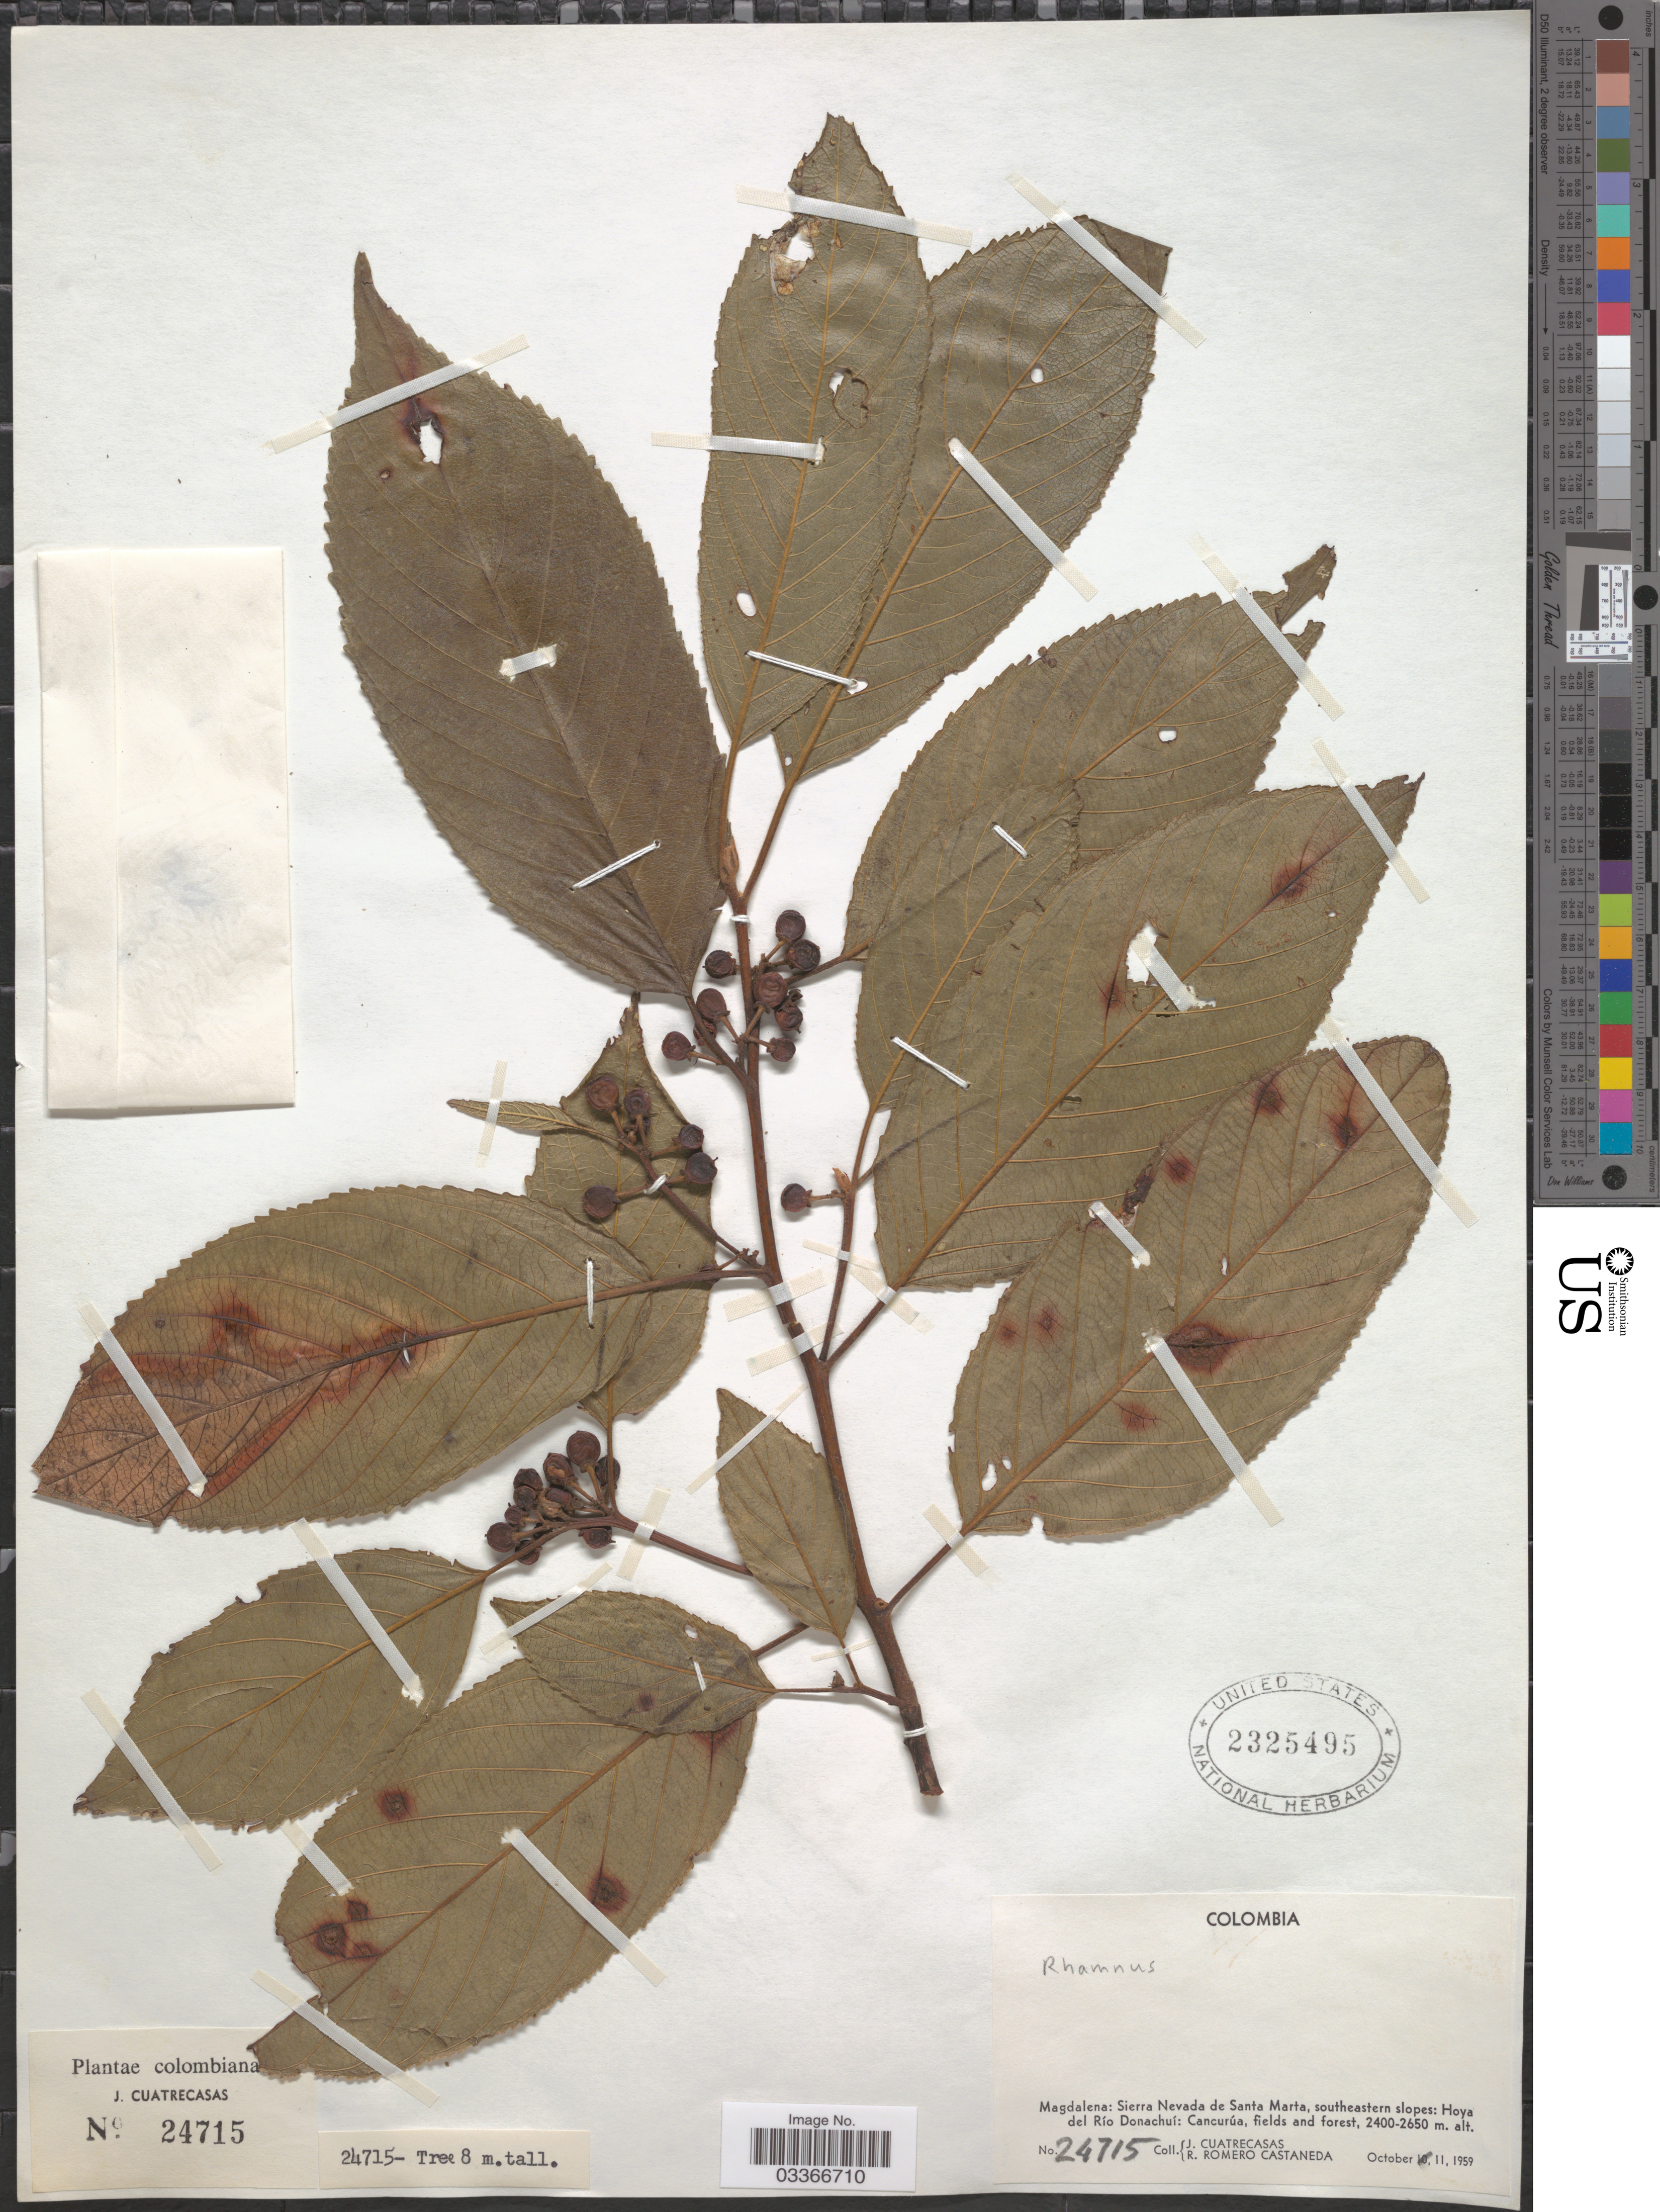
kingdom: Plantae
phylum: Tracheophyta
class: Magnoliopsida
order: Rosales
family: Rhamnaceae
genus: Rhamnus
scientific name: Rhamnus sp.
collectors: J. Cuatrecasas & R. Romero Castañeda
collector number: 24715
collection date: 1959-10-11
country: Colombia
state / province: Magdalena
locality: Sierra Nevada de Santa Marta, southeastern slopes: Hoya del Río Donachuí: Cancurúa, fields and forest.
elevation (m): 2400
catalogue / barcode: US 2325495